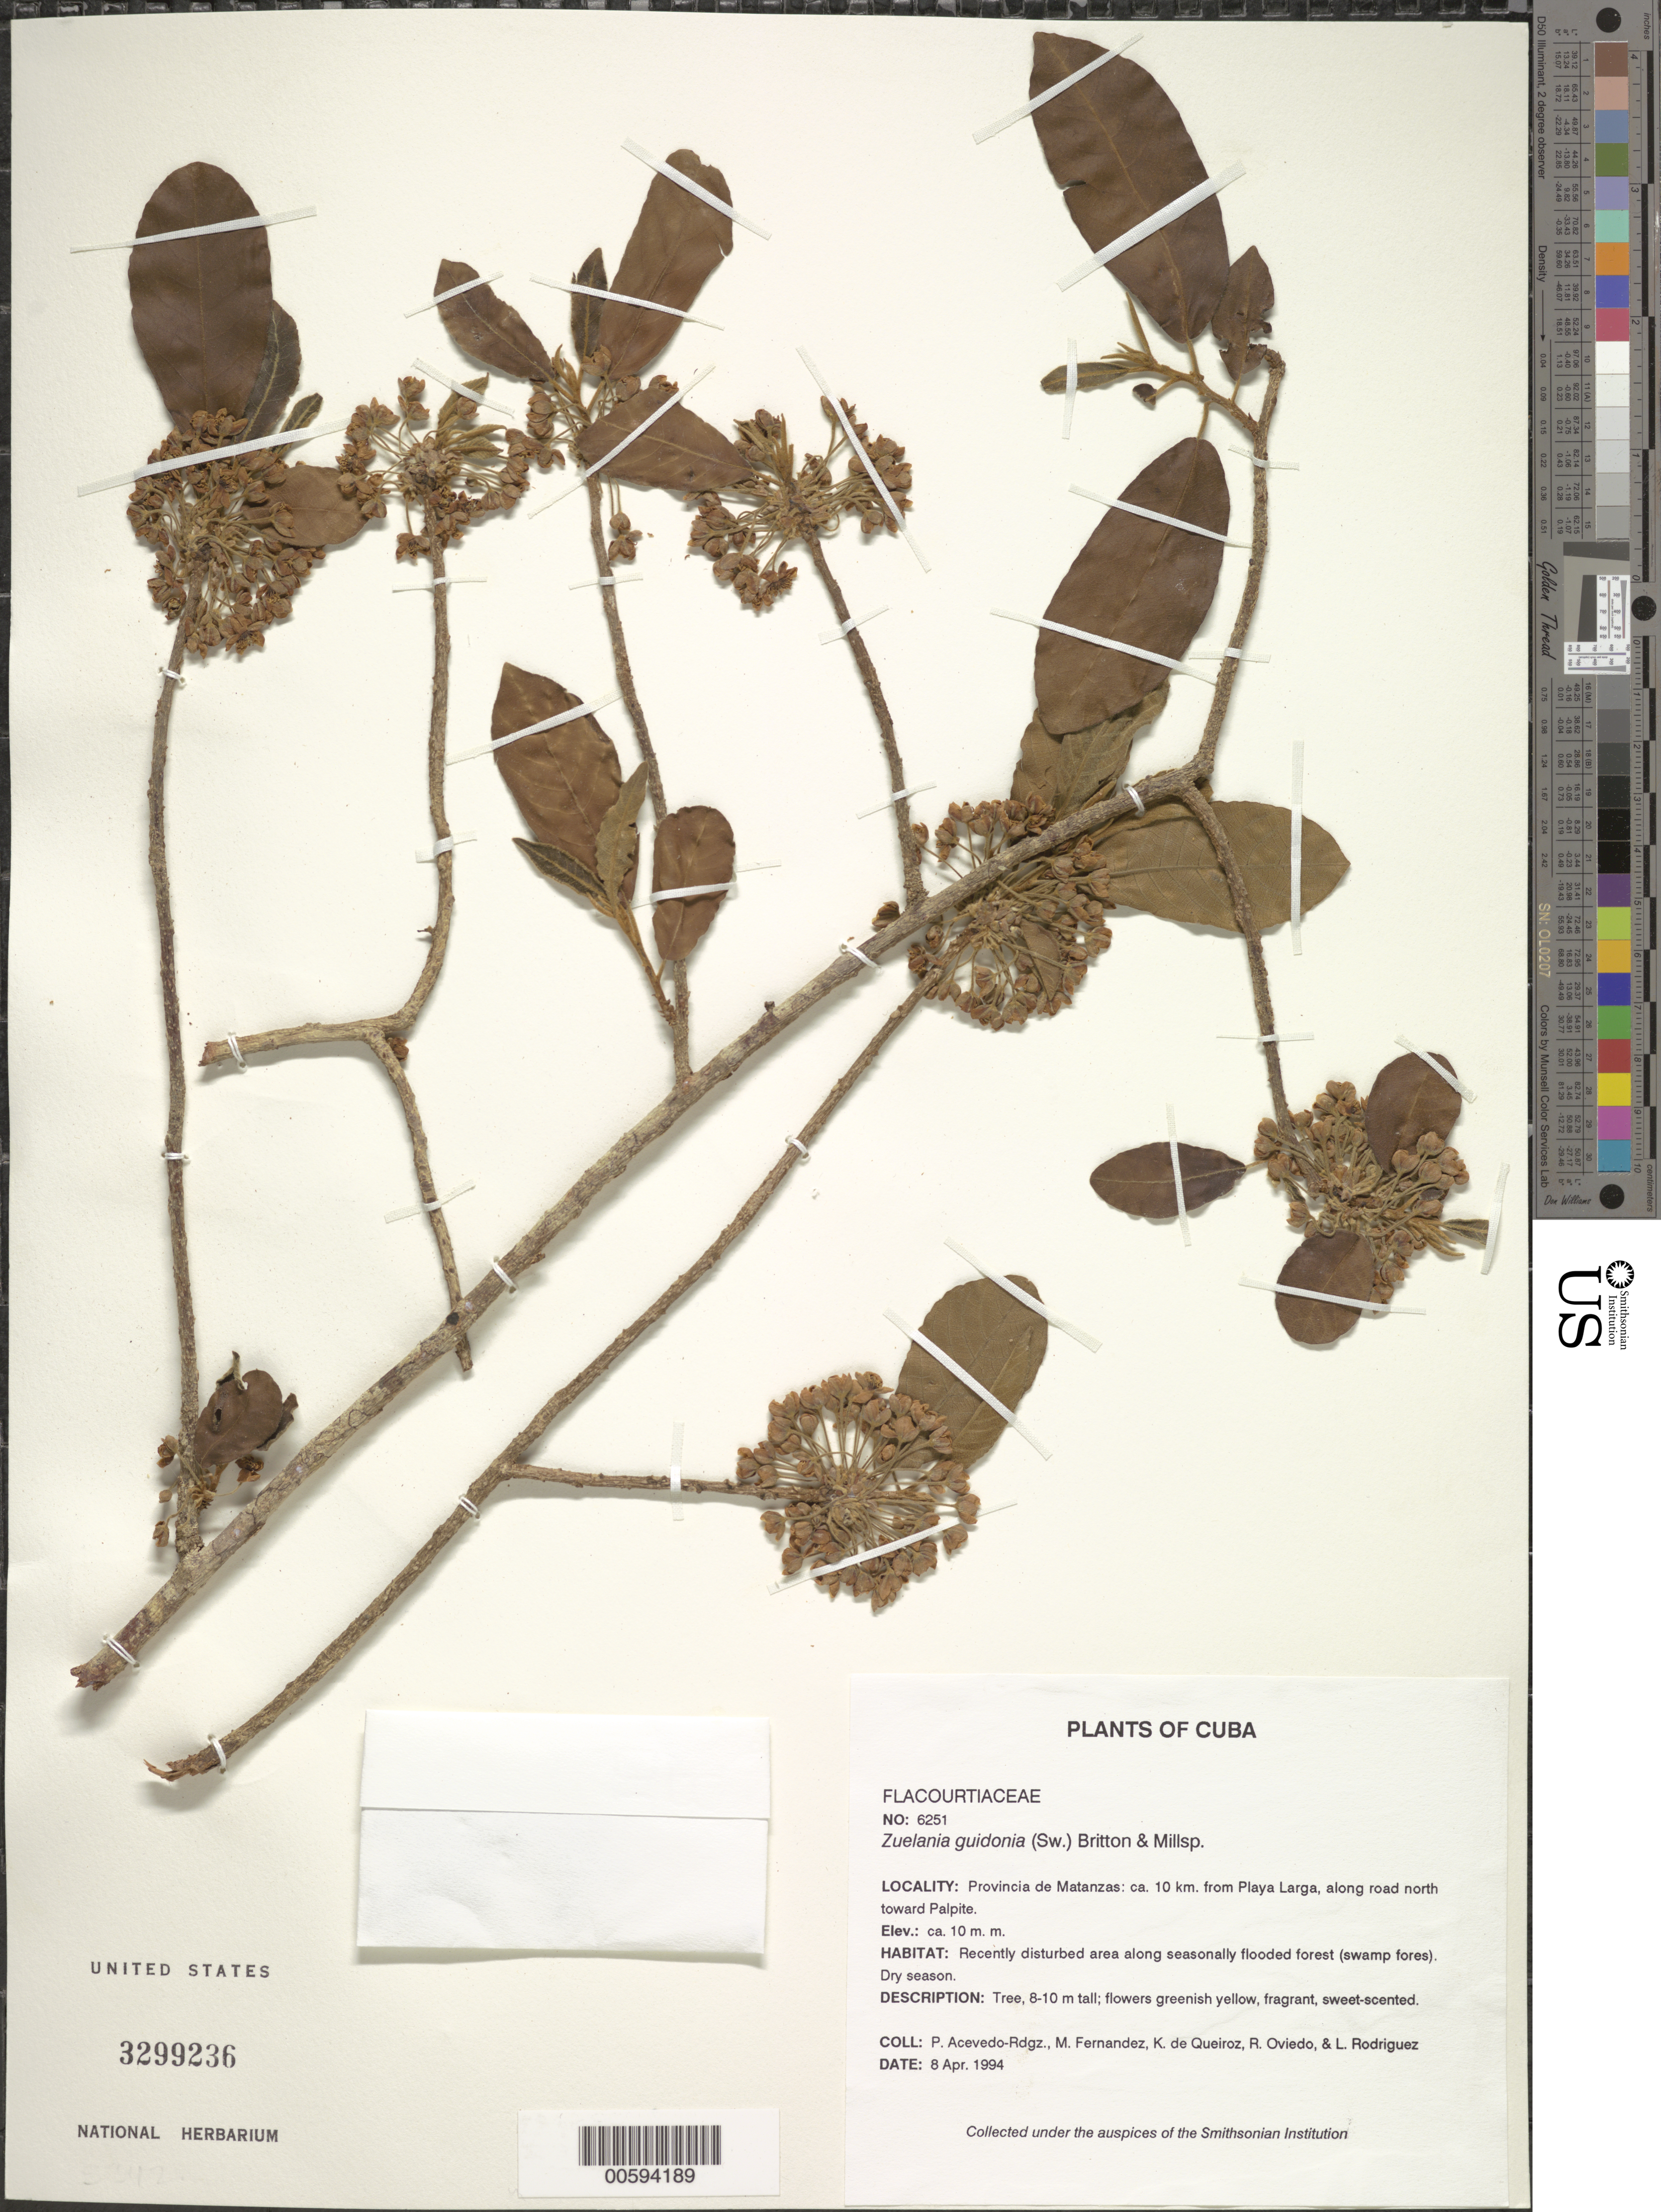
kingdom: Plantae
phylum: Tracheophyta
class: Magnoliopsida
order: Malpighiales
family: Salicaceae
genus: Casearia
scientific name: Casearia laetioides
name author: (A. Rich.) Warb.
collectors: P. Acevedo-Rodr., M. Fernández, K. De Queiroz, R. Oviedo & L. Rodriguez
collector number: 6251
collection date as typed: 08 Apr 1994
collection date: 1994-04-08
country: Cuba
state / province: Matanzas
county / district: Municipio de Ciénaga de Zapata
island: Cuba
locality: Approx. 10 km from Playa Larga, along the road going north towards Palpite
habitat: Recently disturbed area along seasonally flooded forest (swamp fores). Dry season.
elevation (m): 10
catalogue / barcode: US 3299236